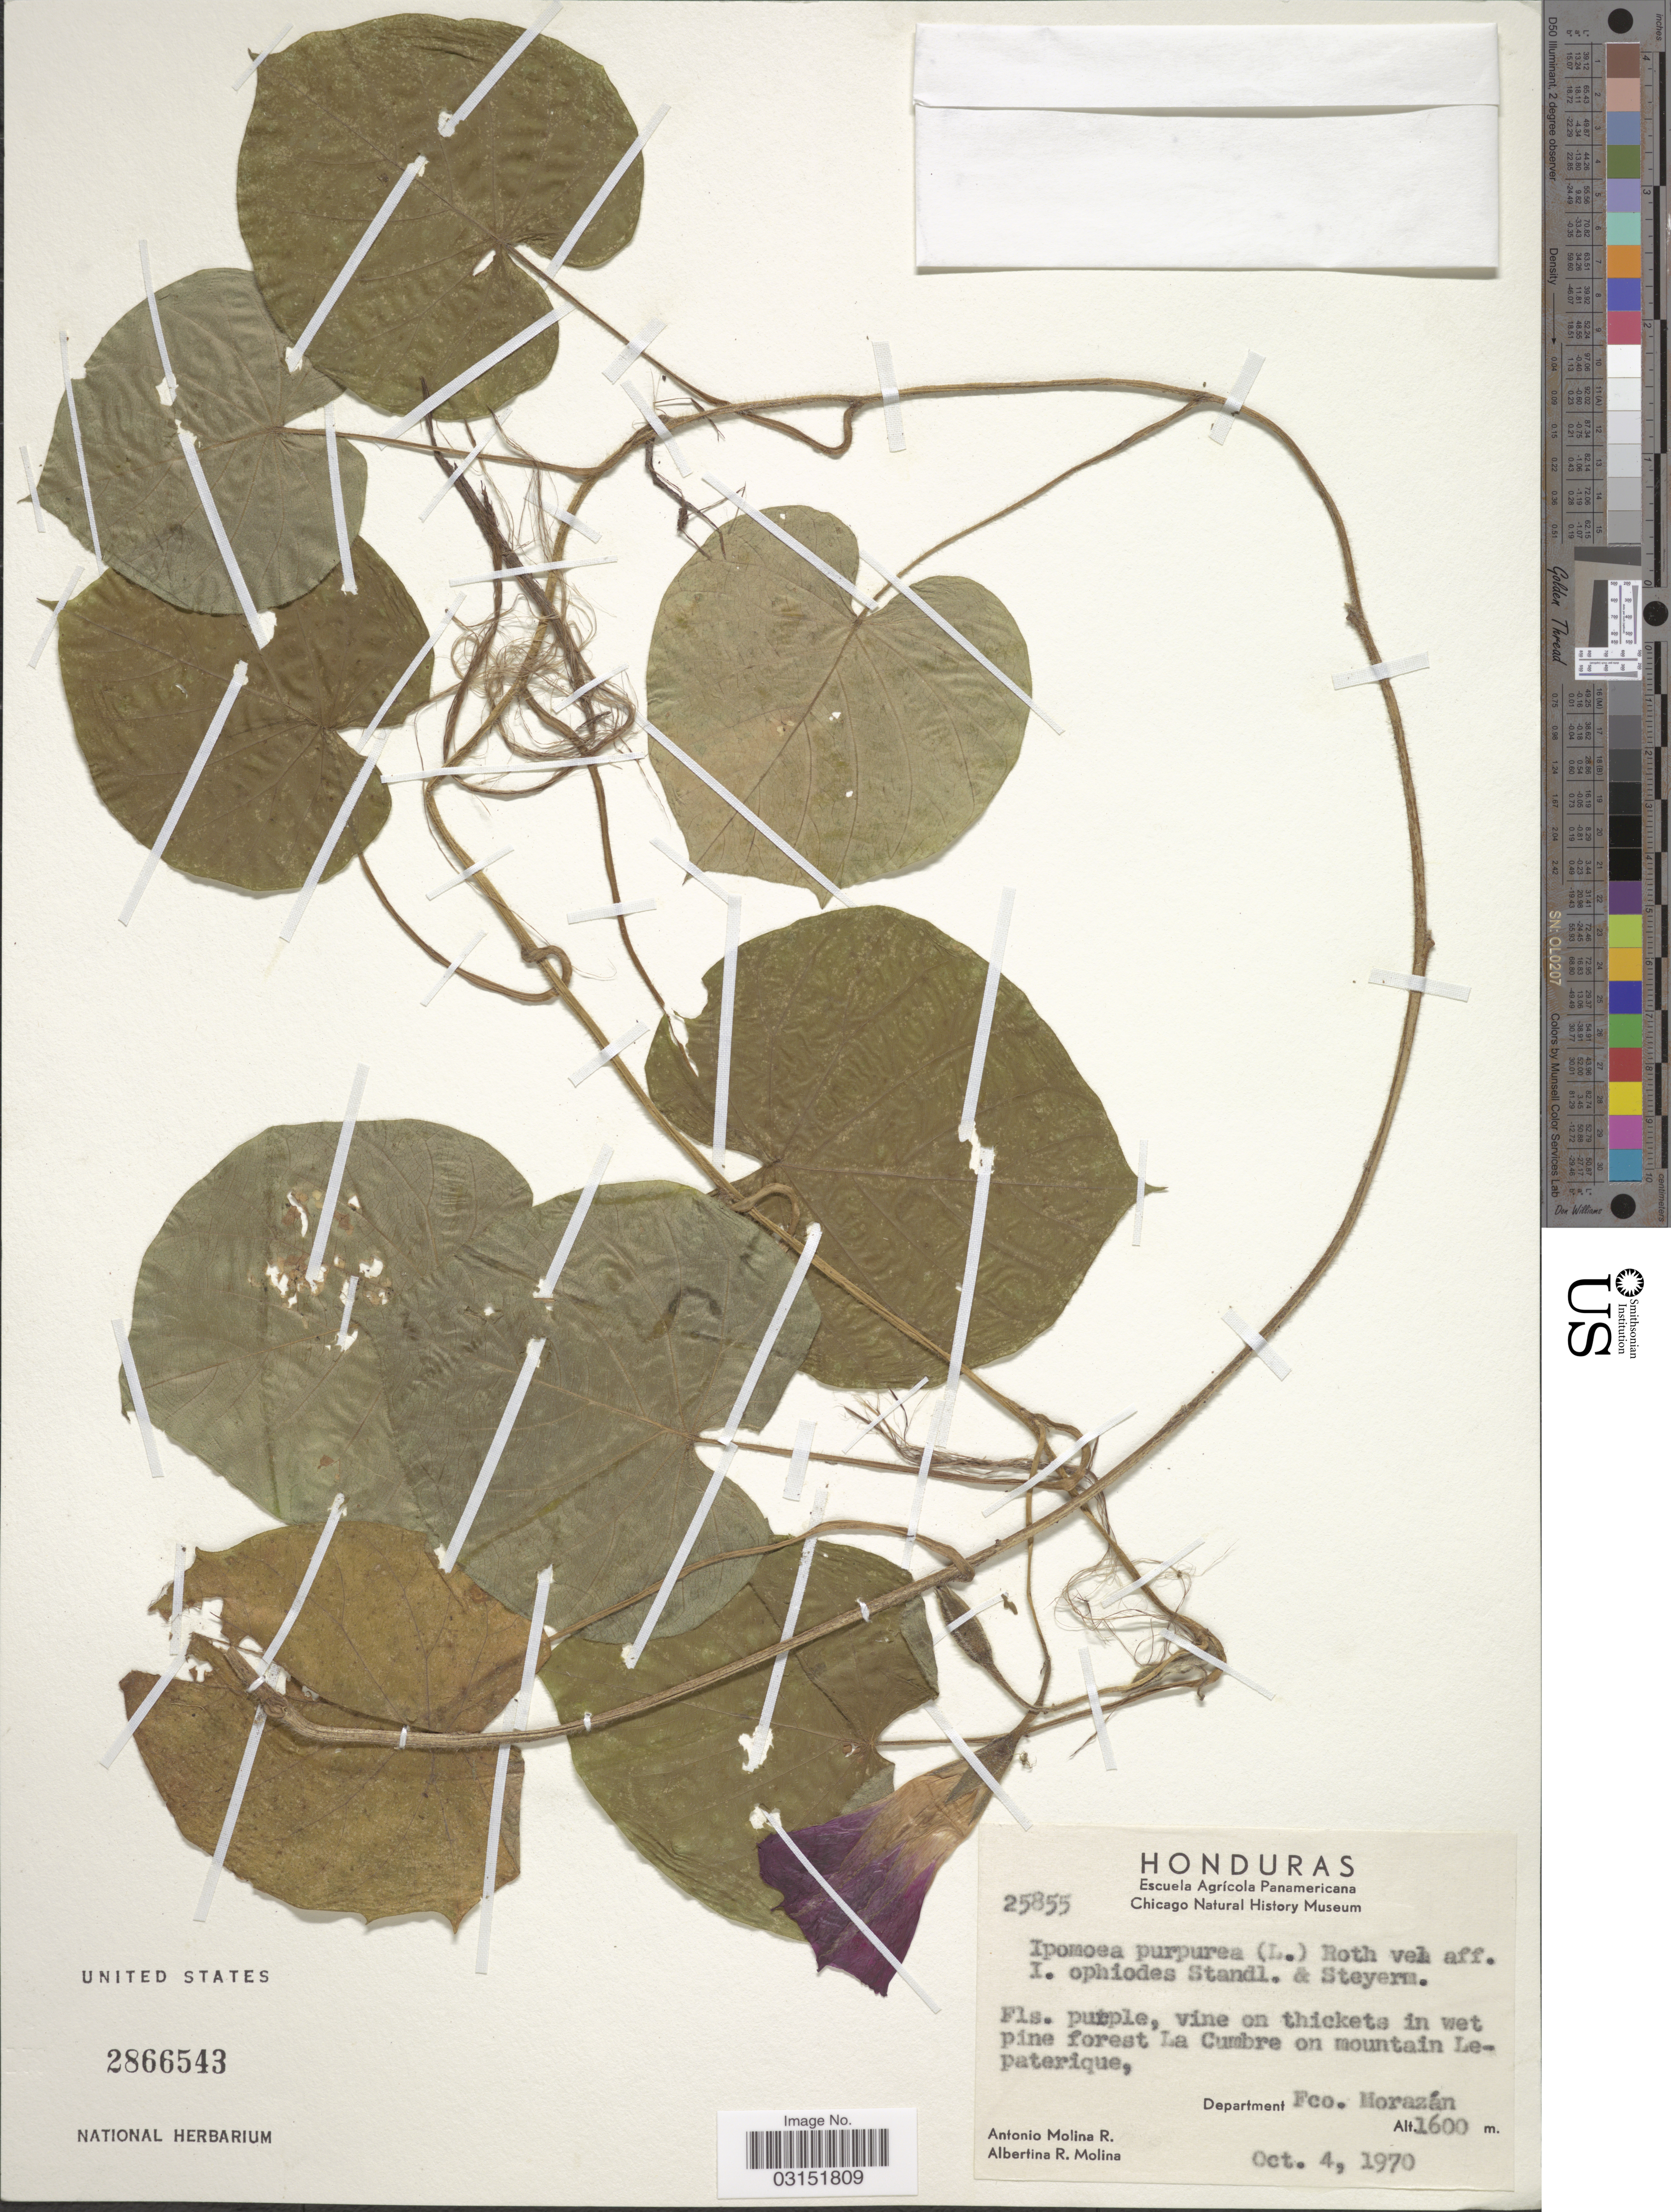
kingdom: Plantae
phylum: Tracheophyta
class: Magnoliopsida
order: Solanales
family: Convolvulaceae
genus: Ipomoea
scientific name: Ipomoea tyrianthina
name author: Lindl.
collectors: A. Molina R. & A. R. Molina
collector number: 25855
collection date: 1970-10-04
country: Honduras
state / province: Fco. Morazán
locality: Vine on thickets in wet pine forest La Cumbre on mountain Lepaterique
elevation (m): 1600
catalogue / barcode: US 2866543